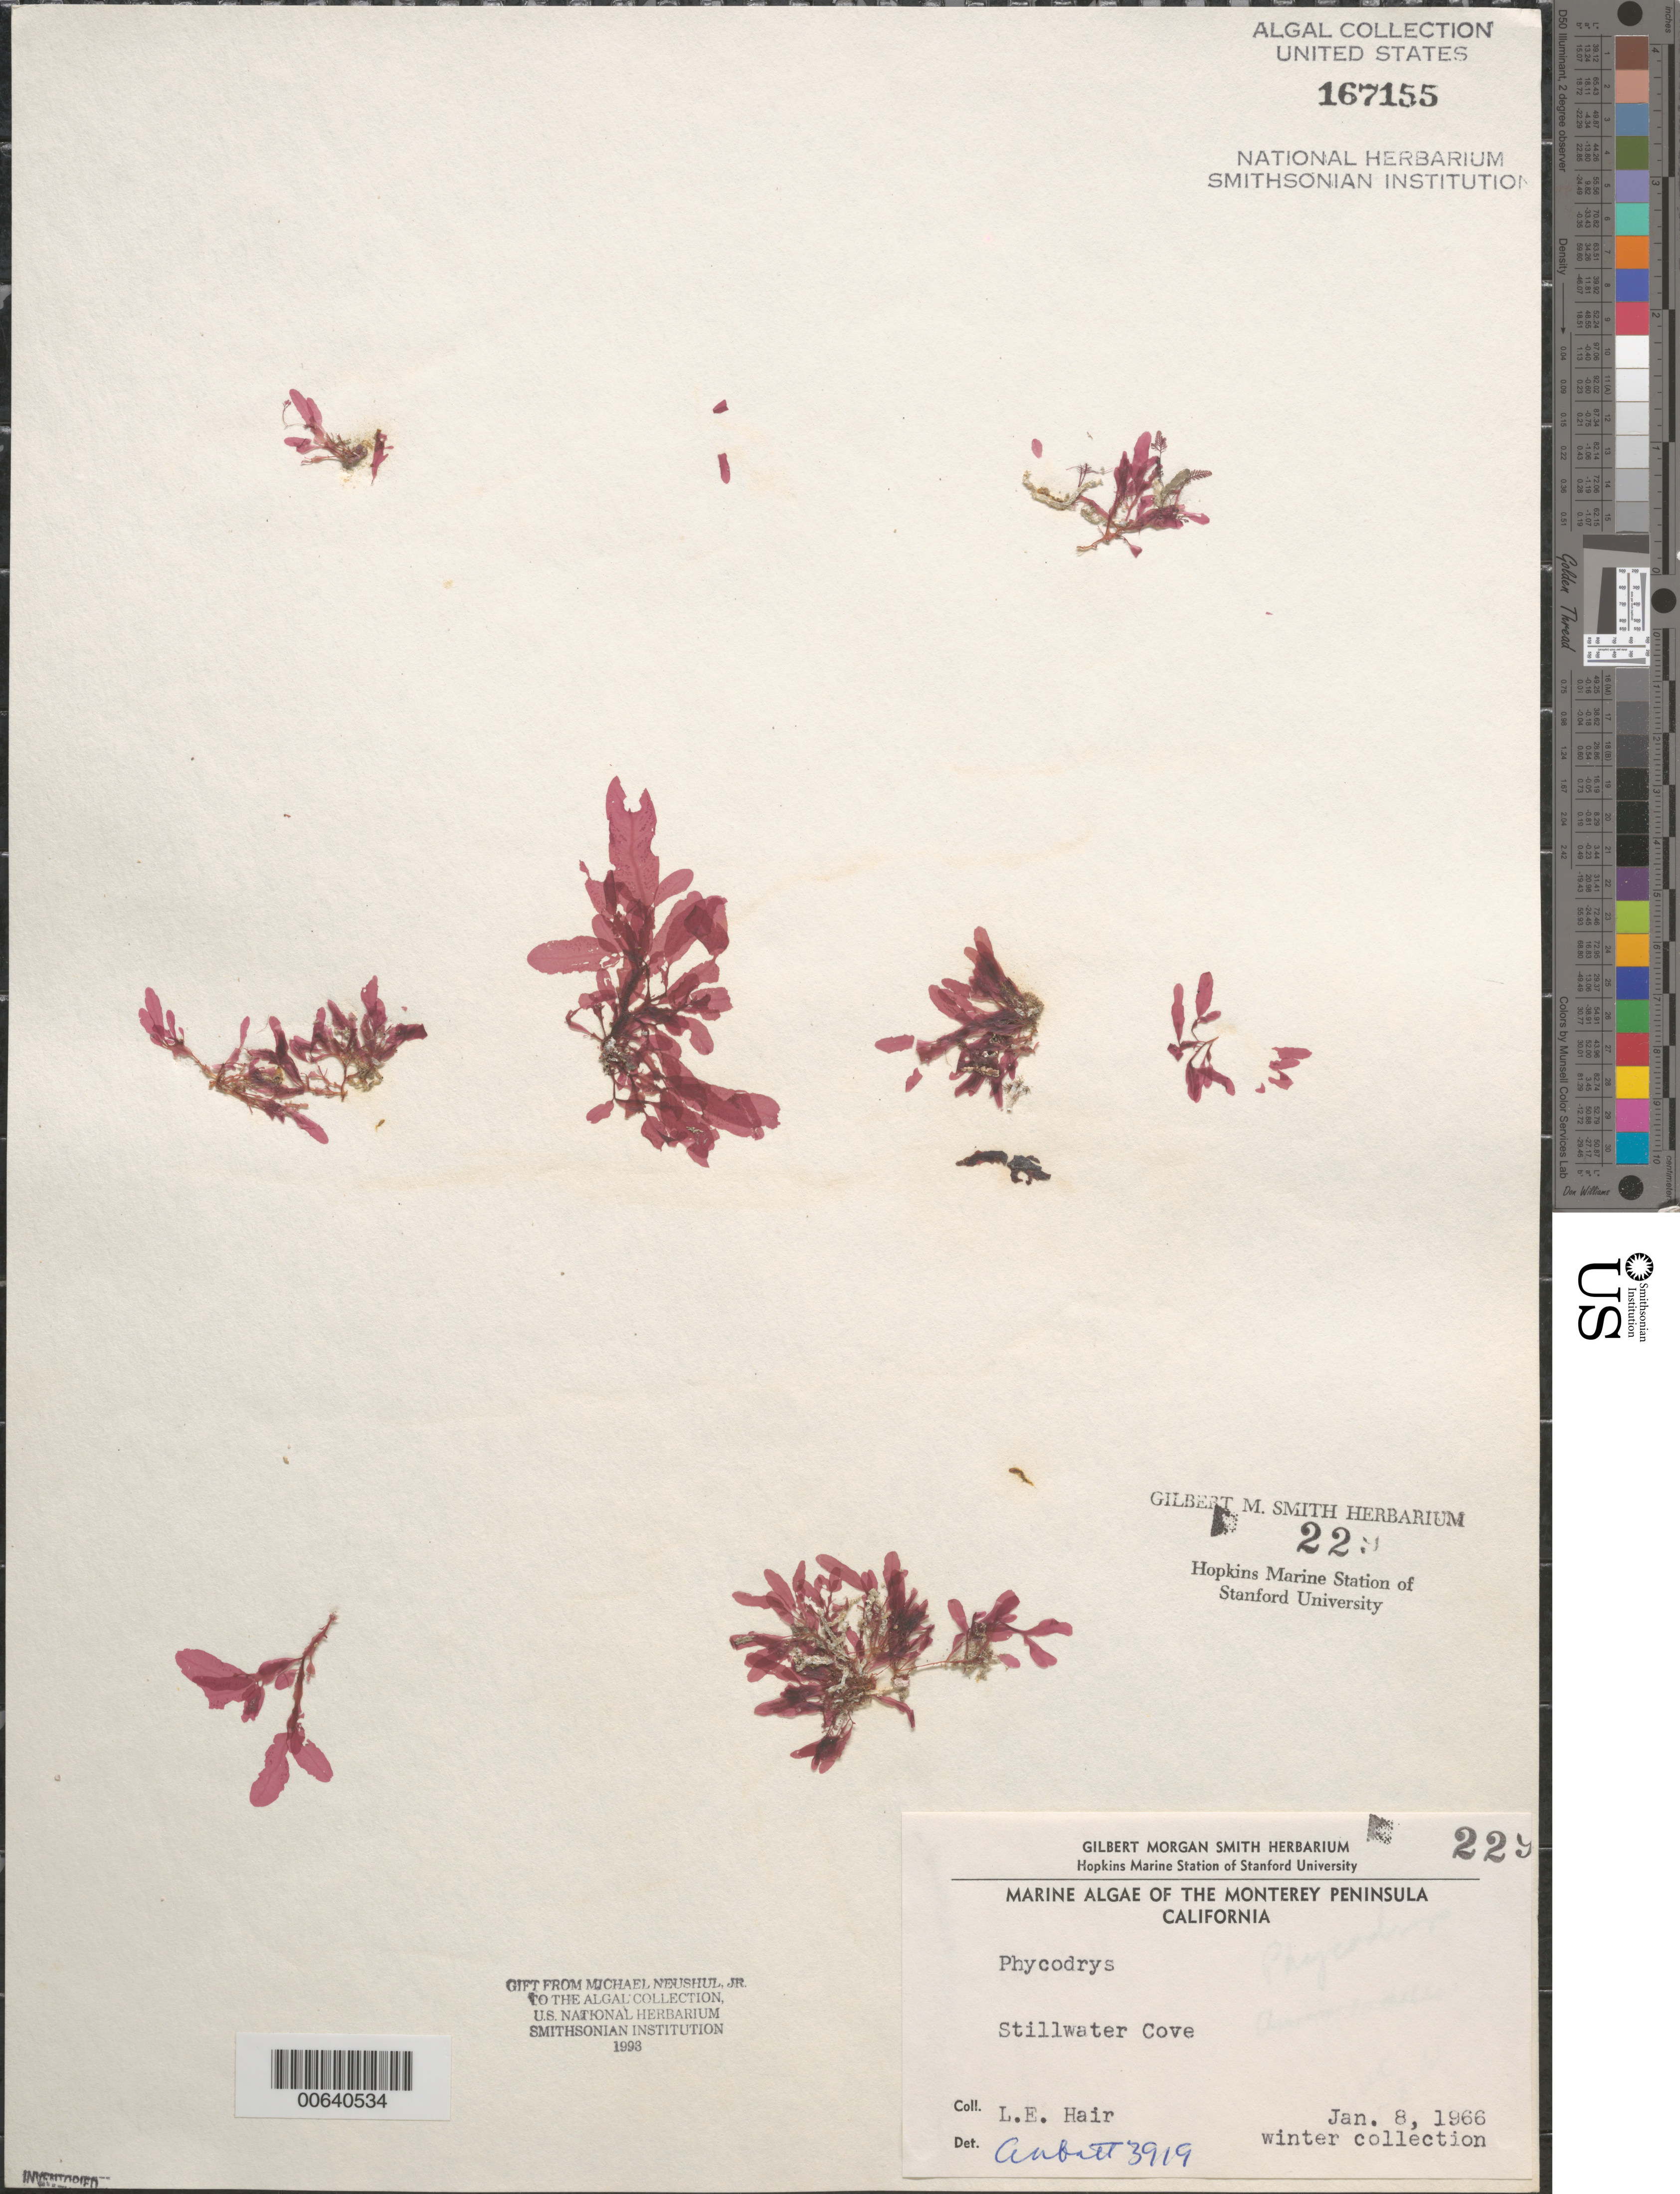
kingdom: Plantae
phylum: Rhodophyta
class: Florideophyceae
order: Ceramiales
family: Delesseriaceae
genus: Phycodrys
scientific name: Phycodrys sp.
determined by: Abbott, Isabella A.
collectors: L. Hair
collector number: IAA 3919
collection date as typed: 08 Jan 1966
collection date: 1966-01-08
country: United States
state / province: California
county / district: Monterey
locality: Stillwater Cove, Monterey Peninsula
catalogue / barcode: US 167155